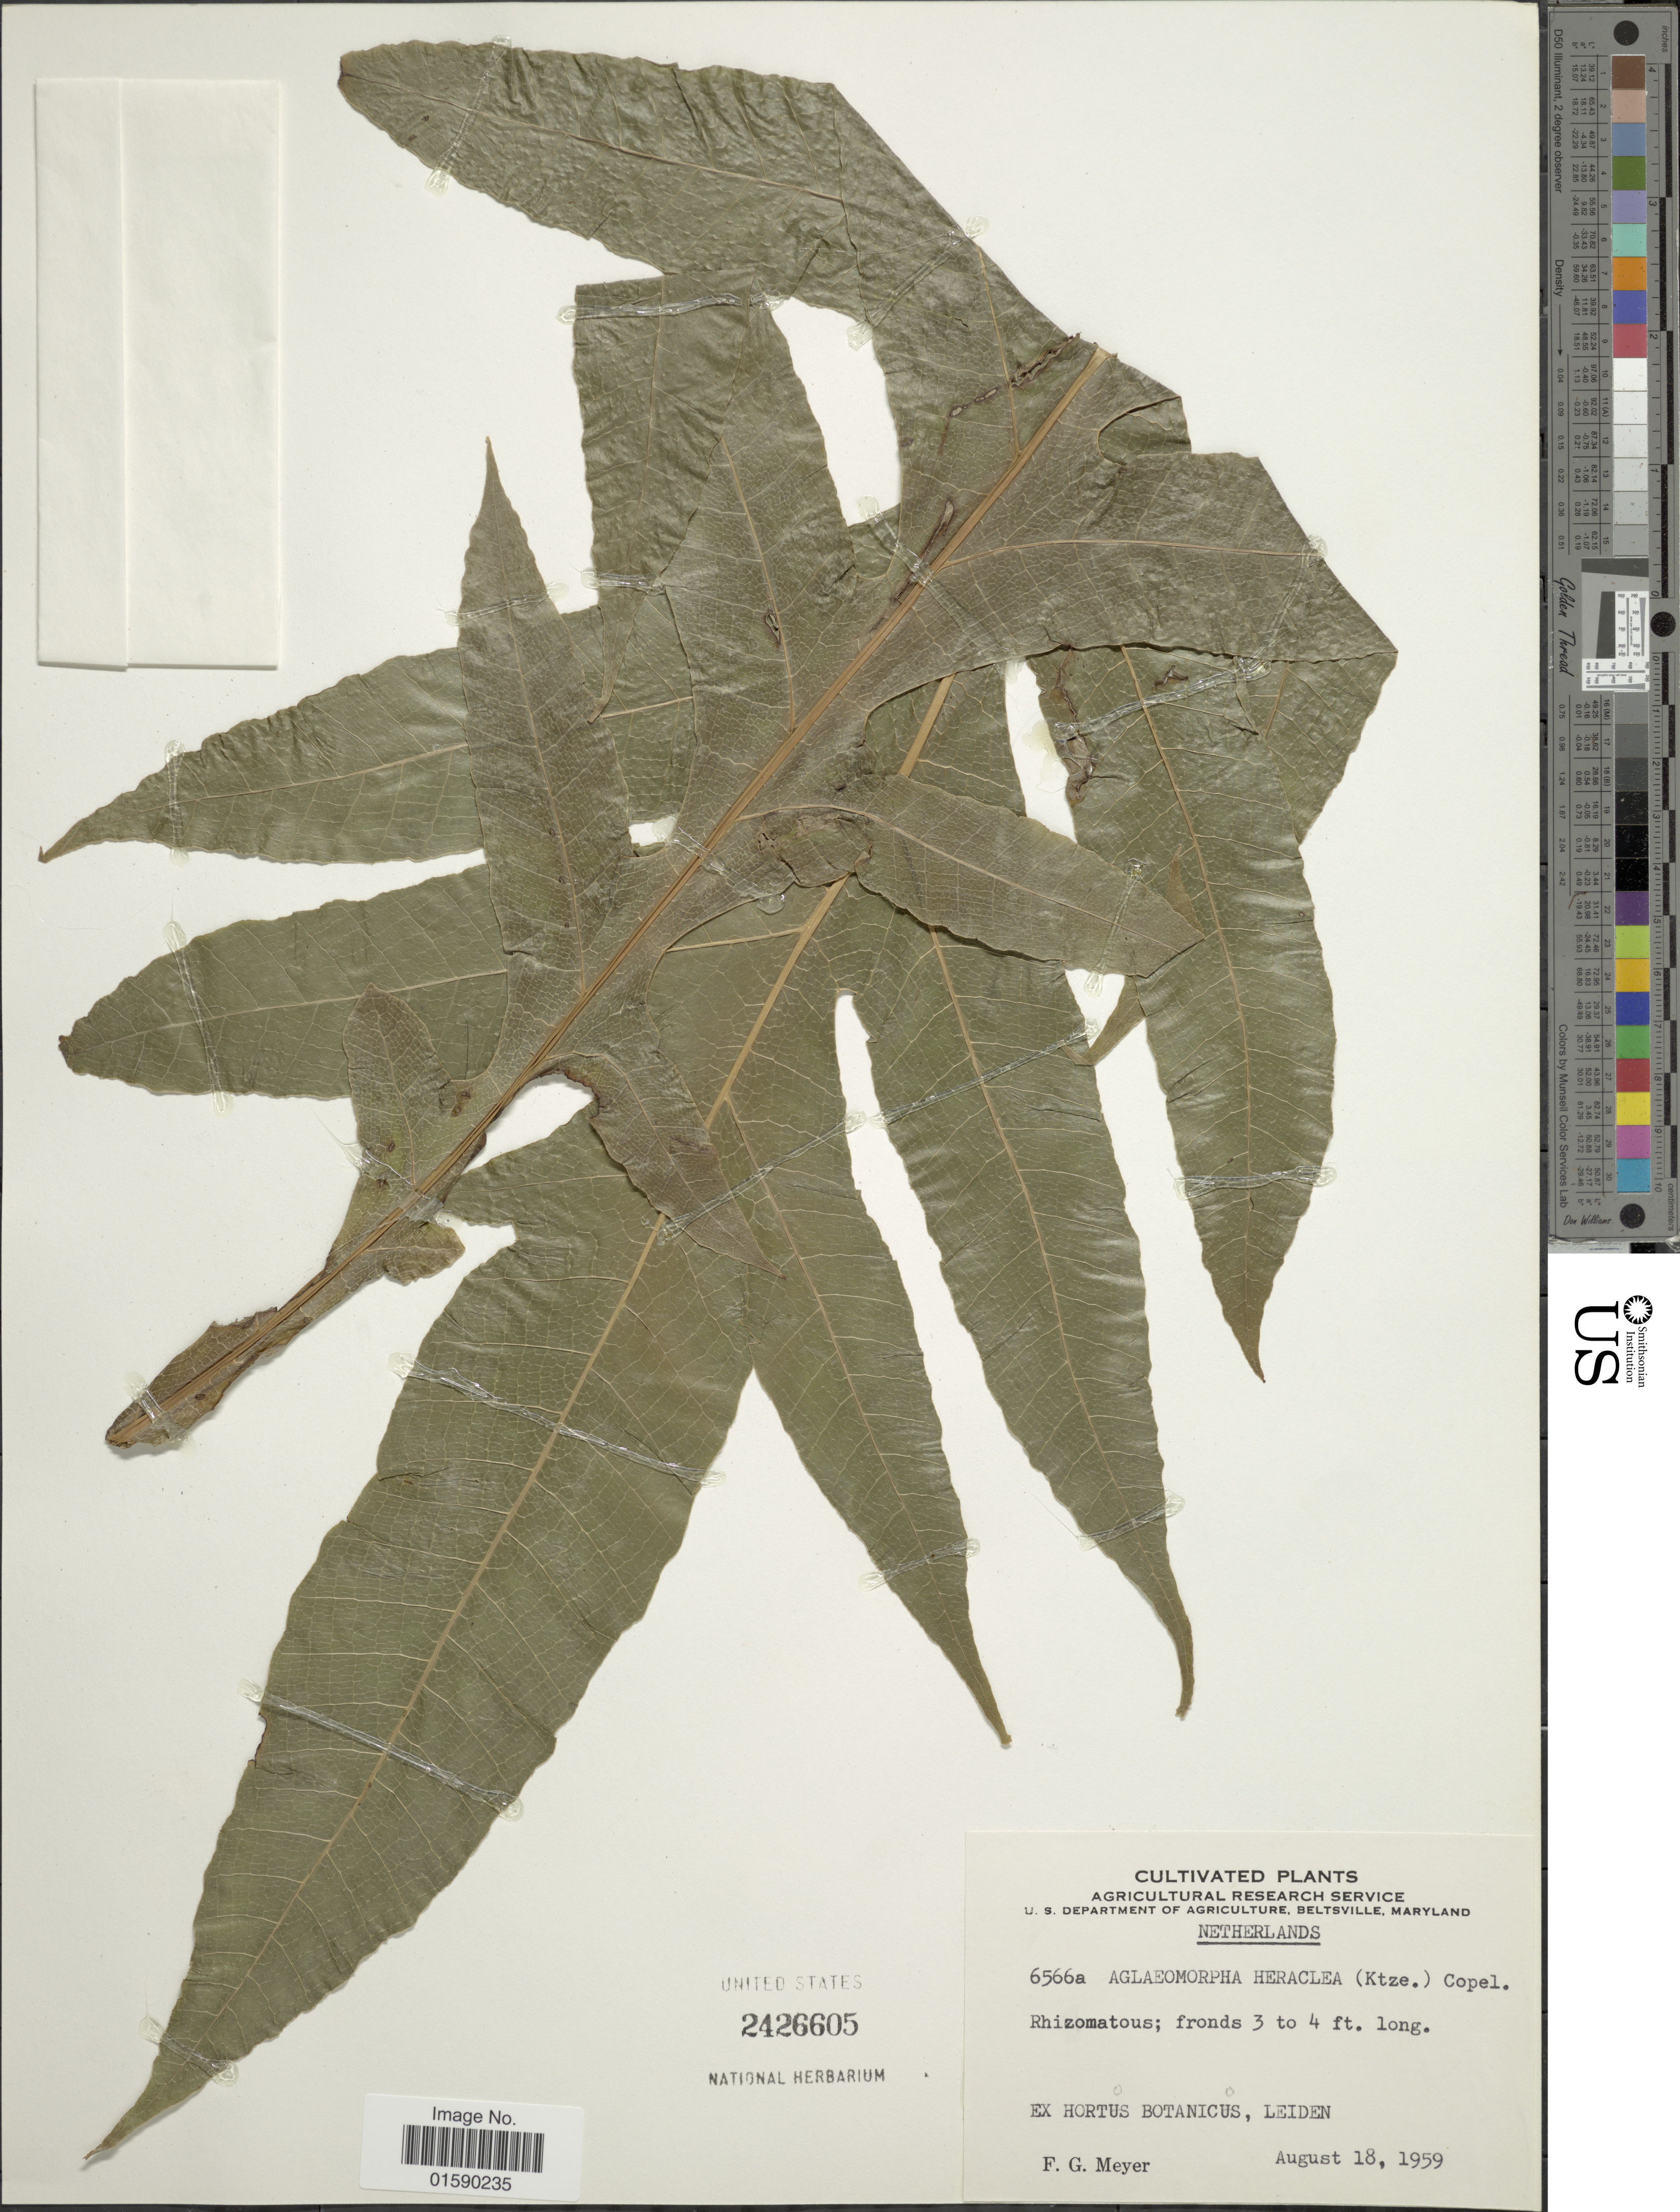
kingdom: Plantae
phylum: Tracheophyta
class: Polypodiopsida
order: Polypodiales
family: Polypodiaceae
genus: Aglaomorpha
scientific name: Aglaomorpha heraclea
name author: (Kunze) Copel.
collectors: F. G. Meyer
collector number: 6566a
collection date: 1959-08-18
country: Netherlands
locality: Netherlands. Hortus Botanicus, Leiden.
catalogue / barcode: US 2426605